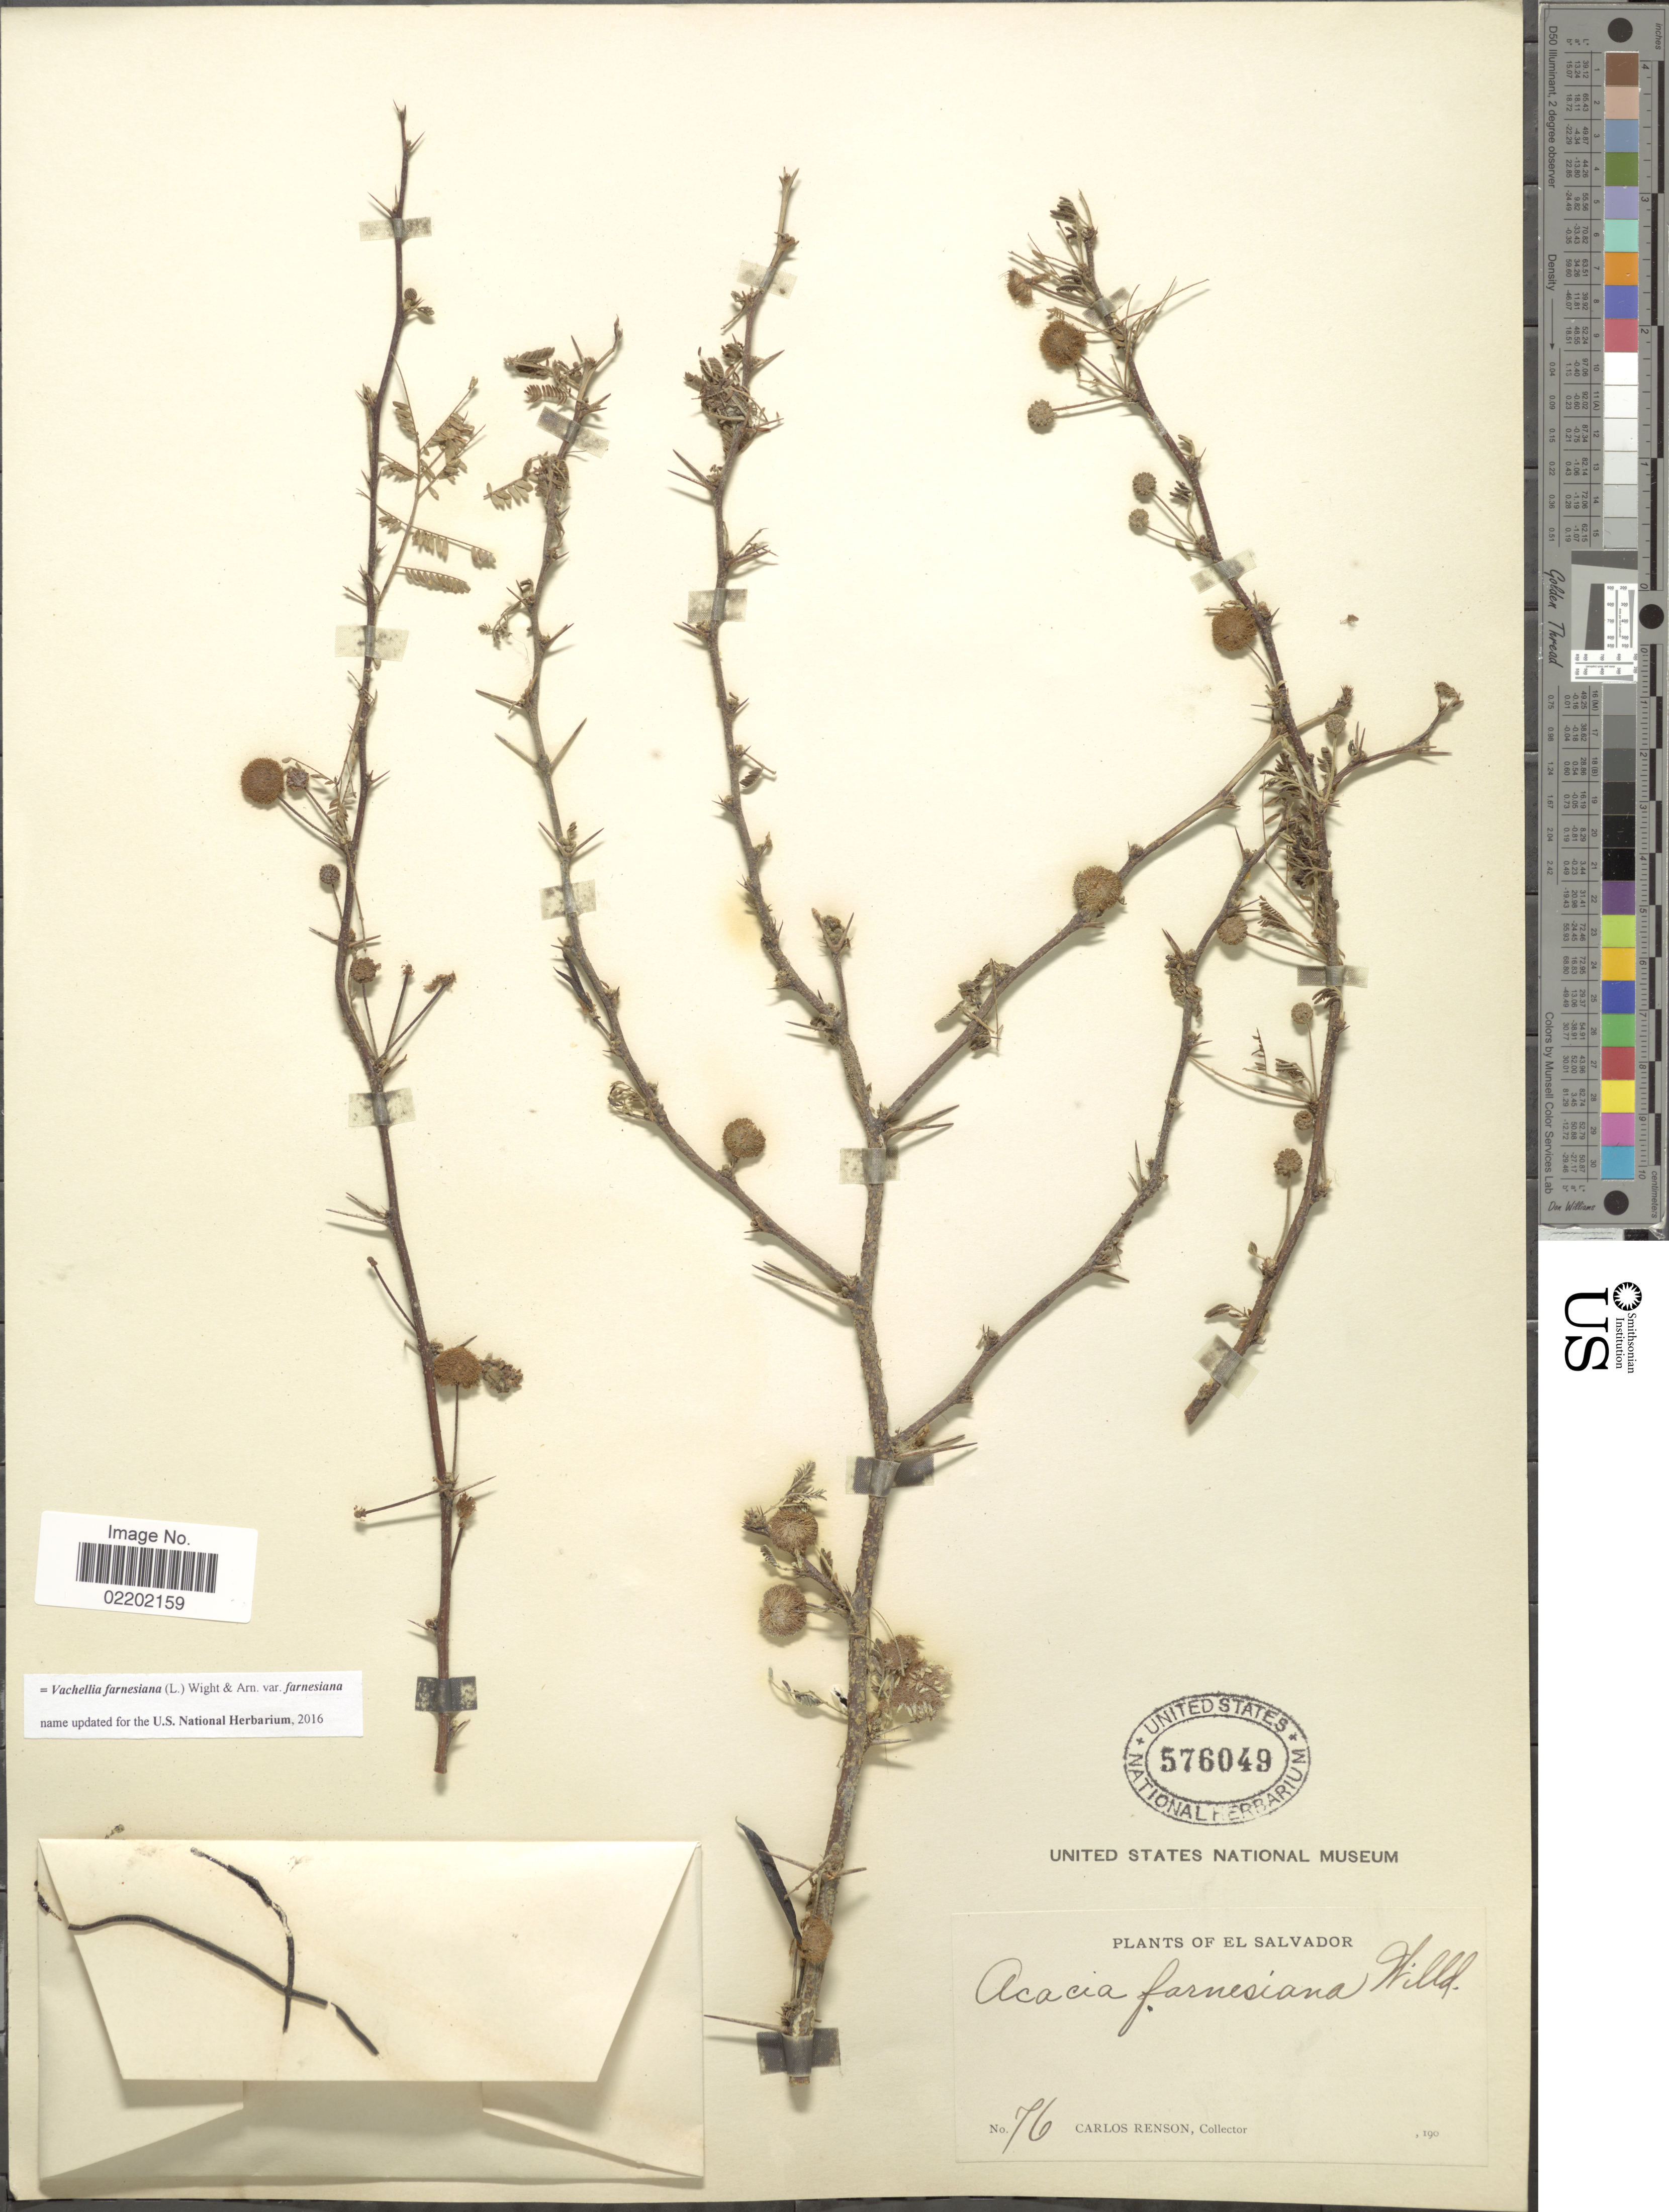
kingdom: Plantae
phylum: Tracheophyta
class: Magnoliopsida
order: Fabales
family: Fabaceae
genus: Vachellia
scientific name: Vachellia farnesiana var. farnesiana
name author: (L.) Wight & Arn.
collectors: C. Renson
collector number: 76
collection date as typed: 190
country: El Salvador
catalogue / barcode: US 576049